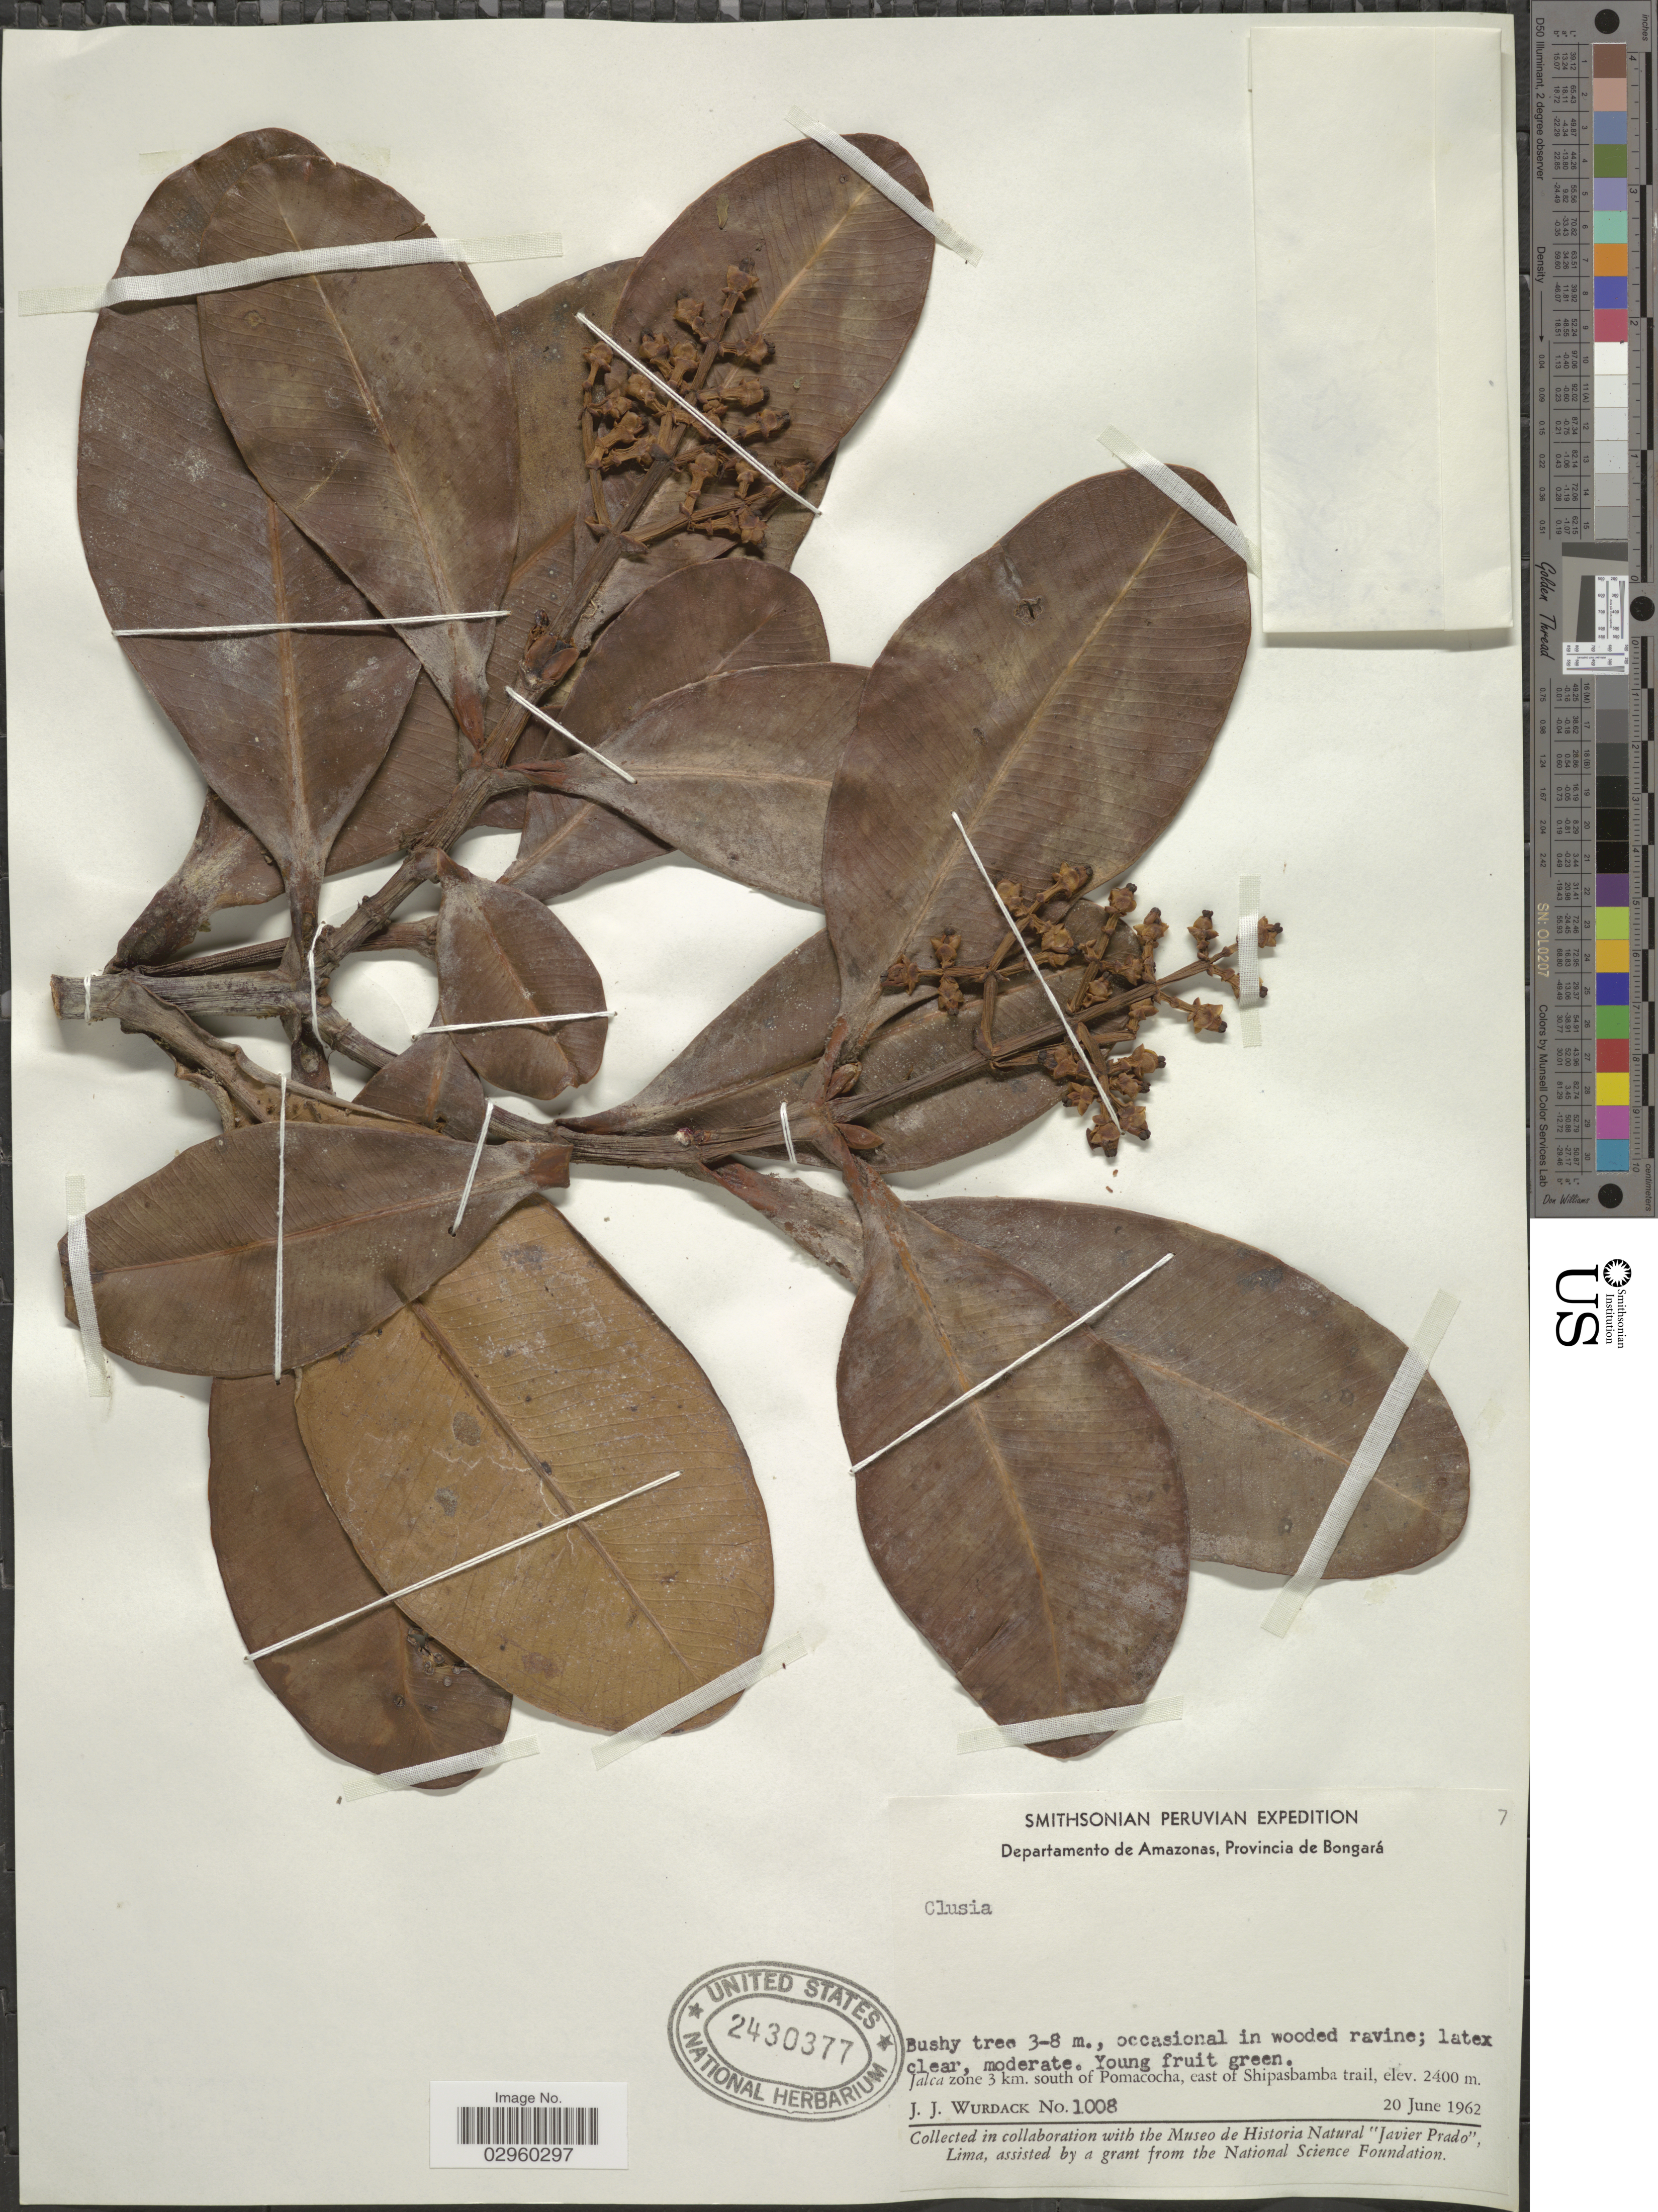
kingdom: Plantae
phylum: Tracheophyta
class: Magnoliopsida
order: Malpighiales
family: Clusiaceae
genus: Clusia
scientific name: Clusia sp.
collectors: J. J. Wurdack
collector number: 1008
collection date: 1962-06-20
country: Peru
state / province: Amazonas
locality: Departamento de Amazonas, Provincia de Bongará. Jalca zone 3 km. south of Pomacocha, east of Shipasbamba trail.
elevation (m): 2400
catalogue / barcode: US 2430377